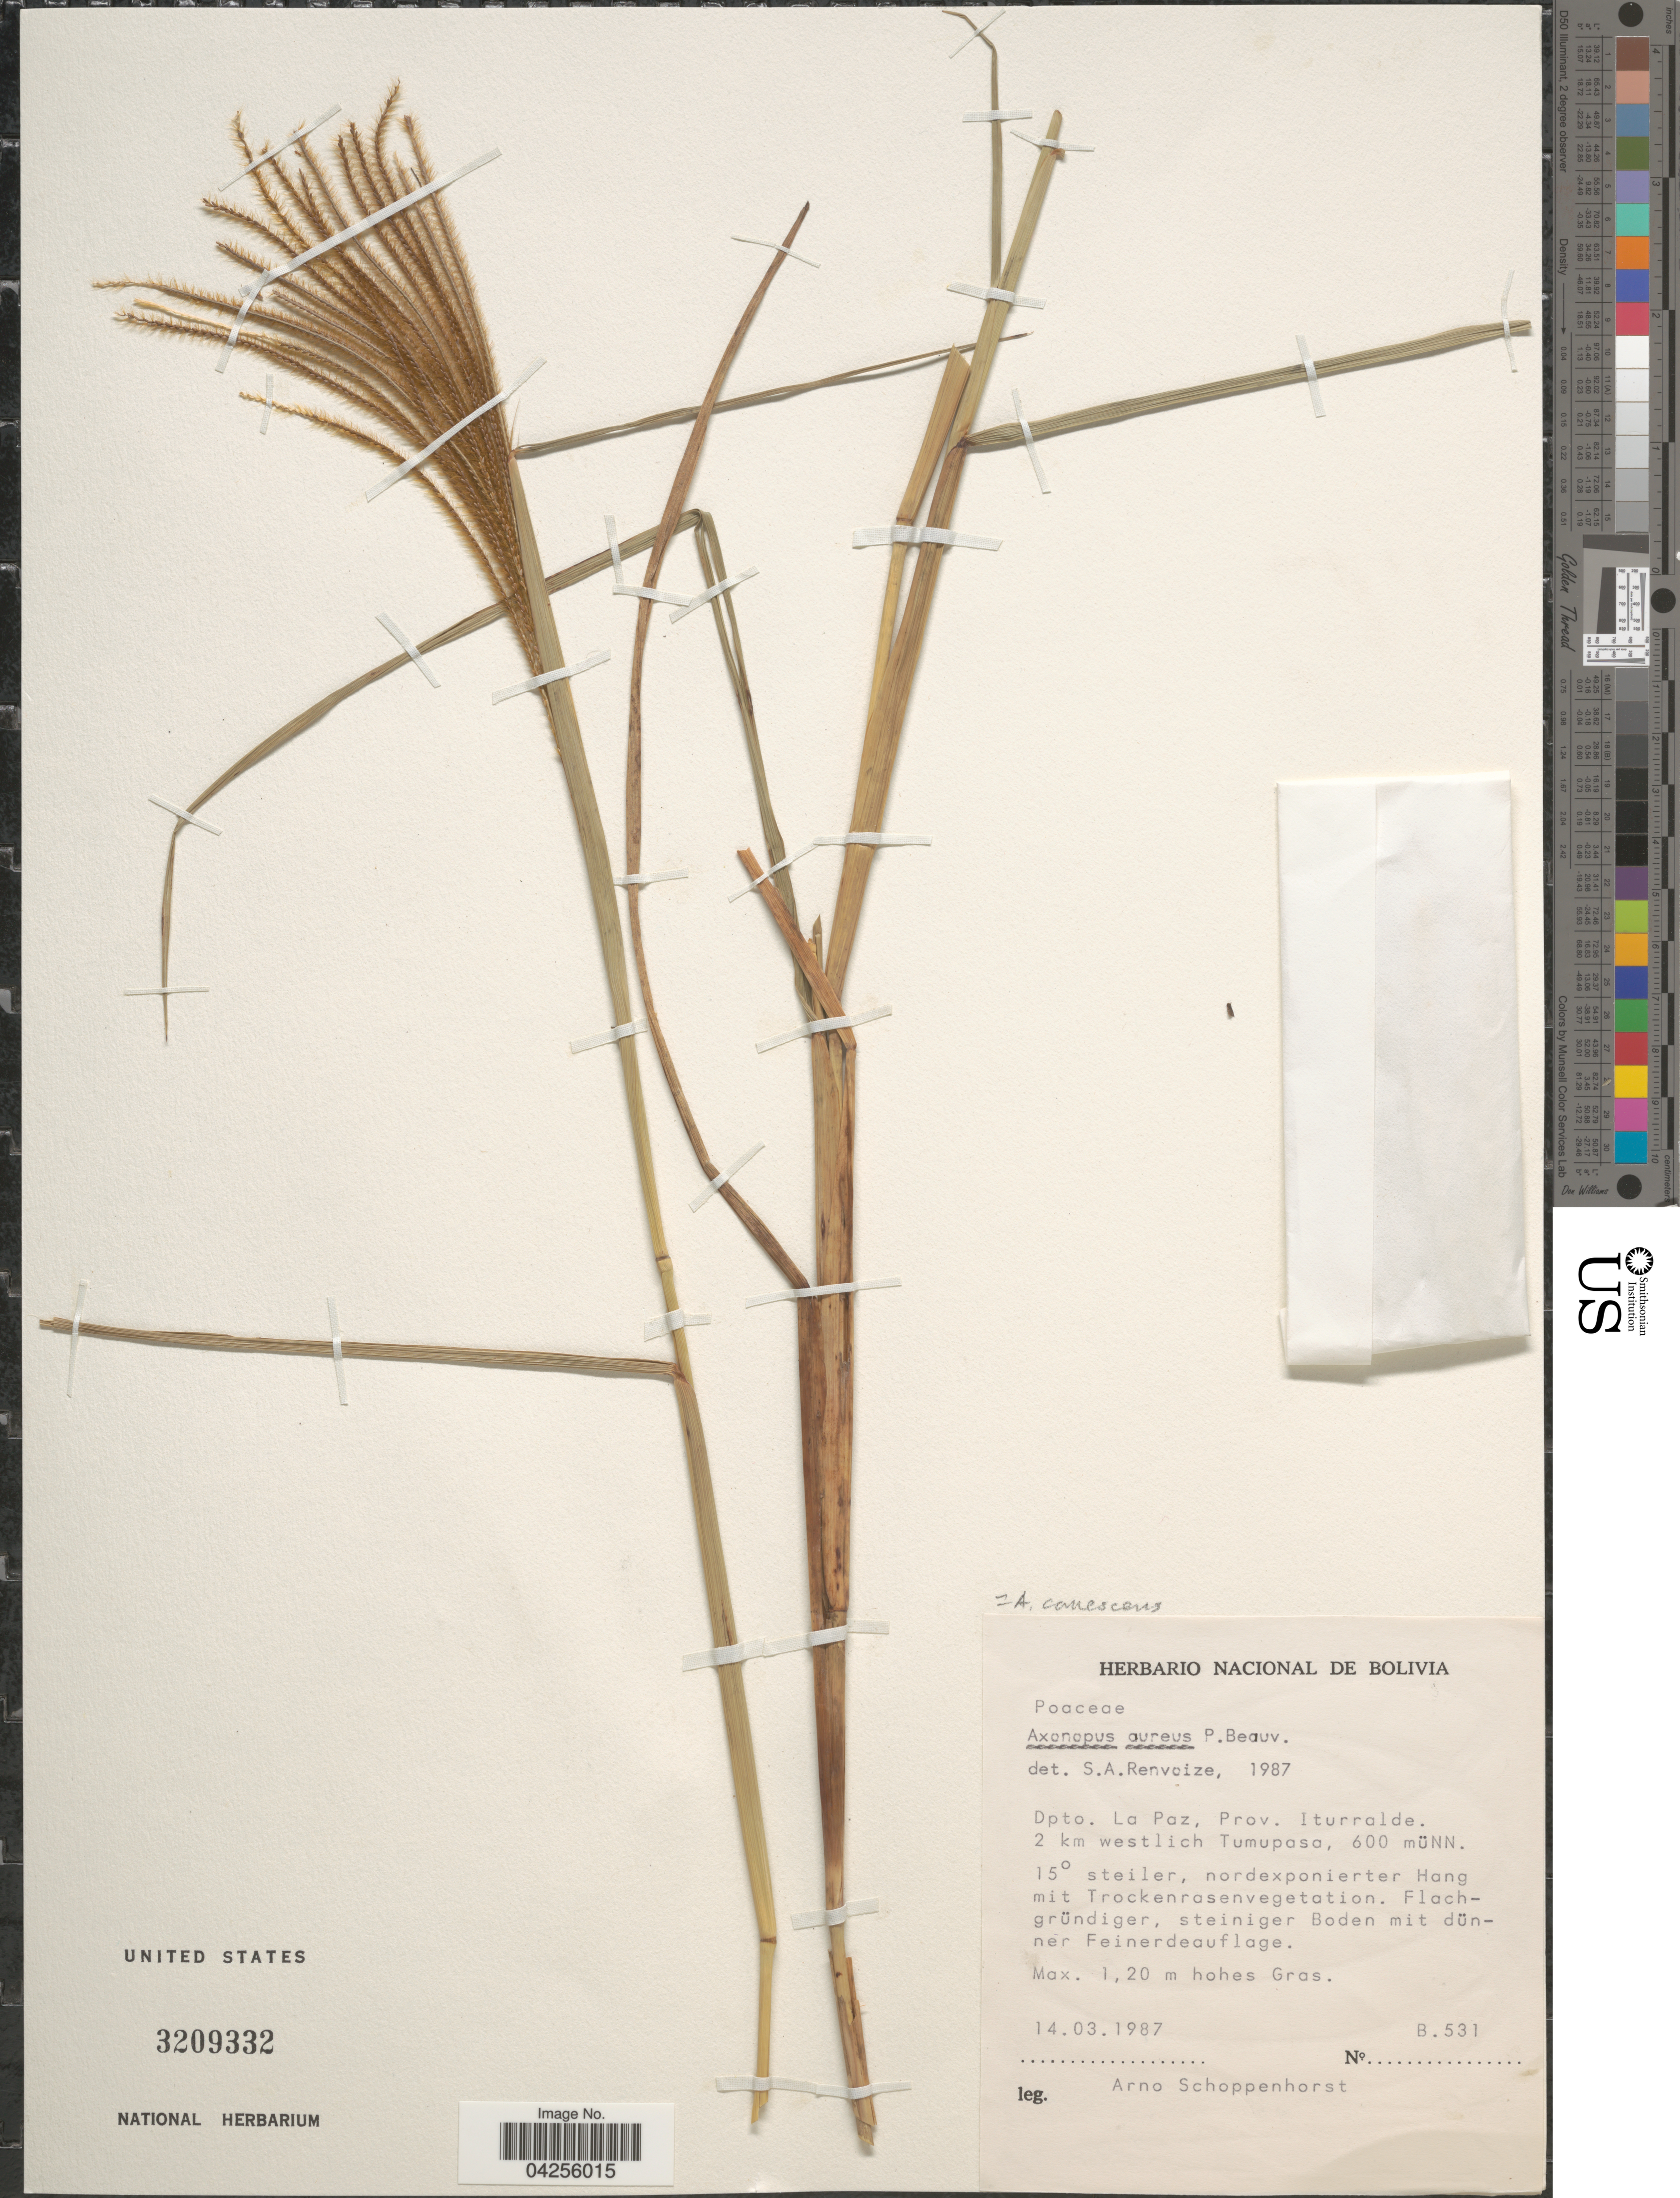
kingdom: Plantae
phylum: Tracheophyta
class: Liliopsida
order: Poales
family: Poaceae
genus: Axonopus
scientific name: Axonopus canescens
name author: (Nees ex Trin.) Pilg.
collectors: A. Schoppenhorst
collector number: B531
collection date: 1987-03-14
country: Bolivia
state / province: La Paz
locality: Dpto. La Paz, Prov. Iturralde. 2 km westlich Tumupasa.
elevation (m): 600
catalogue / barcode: US 3209332